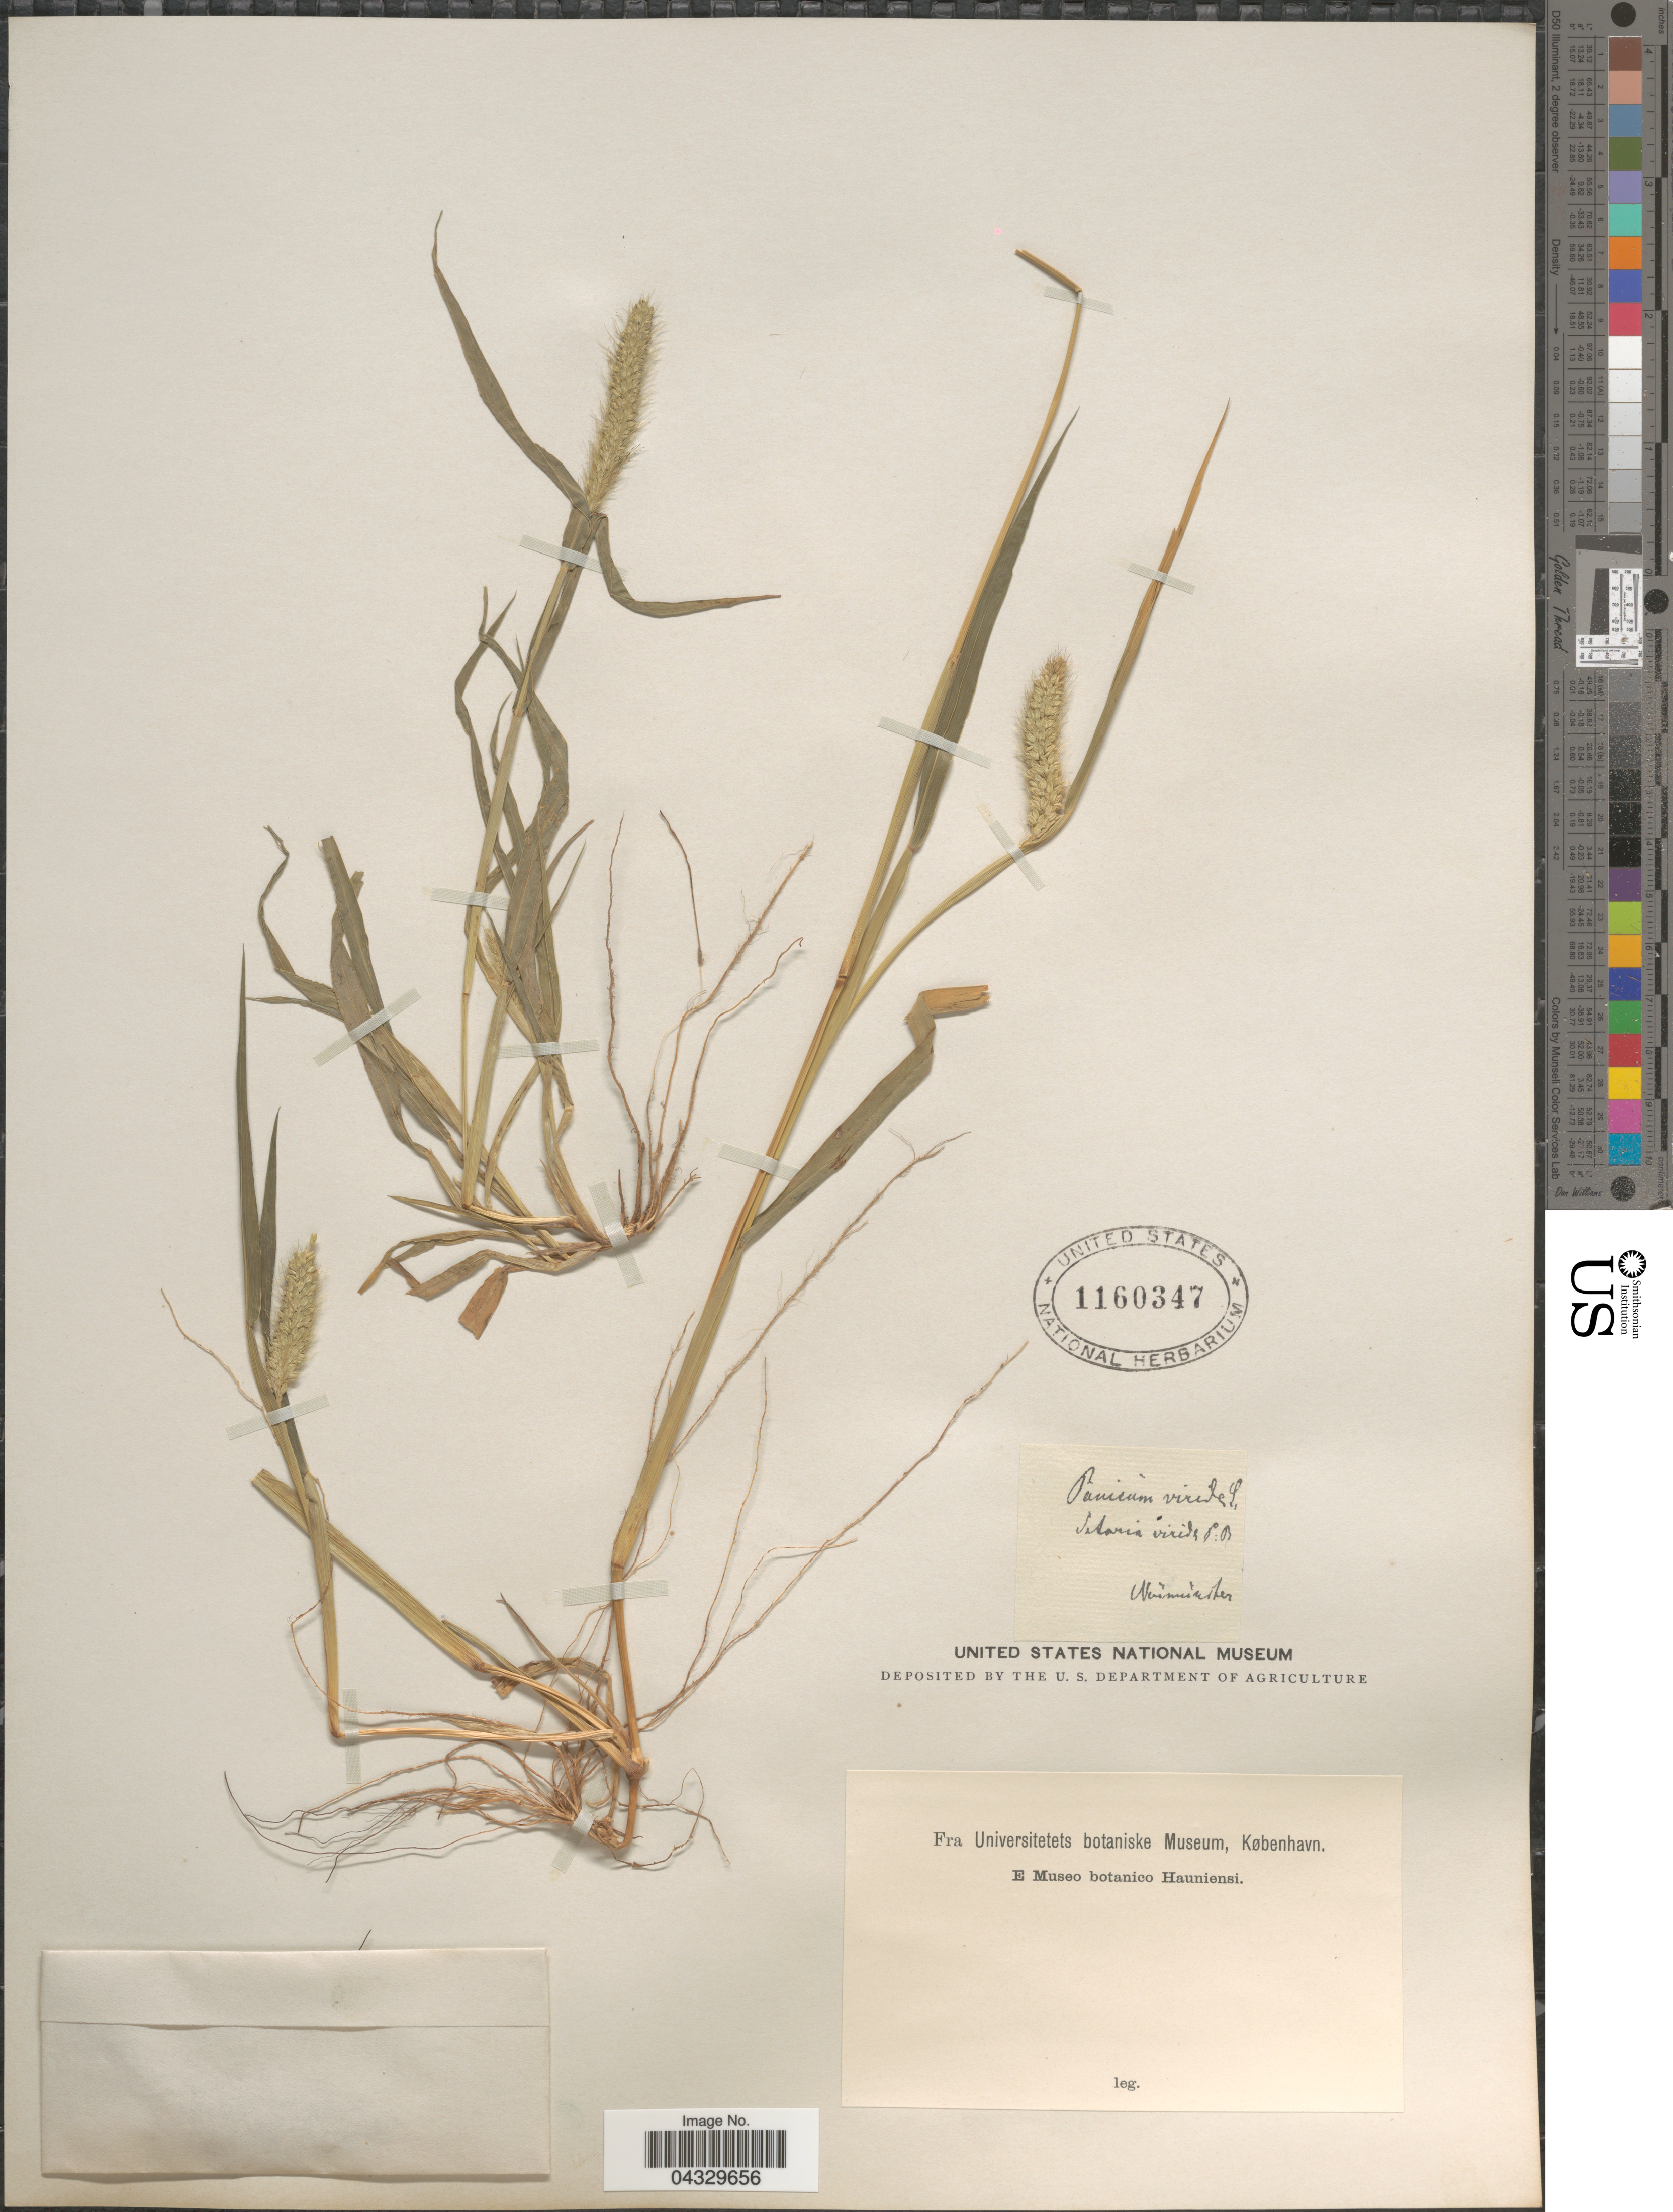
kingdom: Plantae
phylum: Tracheophyta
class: Liliopsida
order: Poales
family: Poaceae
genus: Setaria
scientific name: Setaria viridis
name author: (L.) P. Beauv.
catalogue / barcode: US 1160347